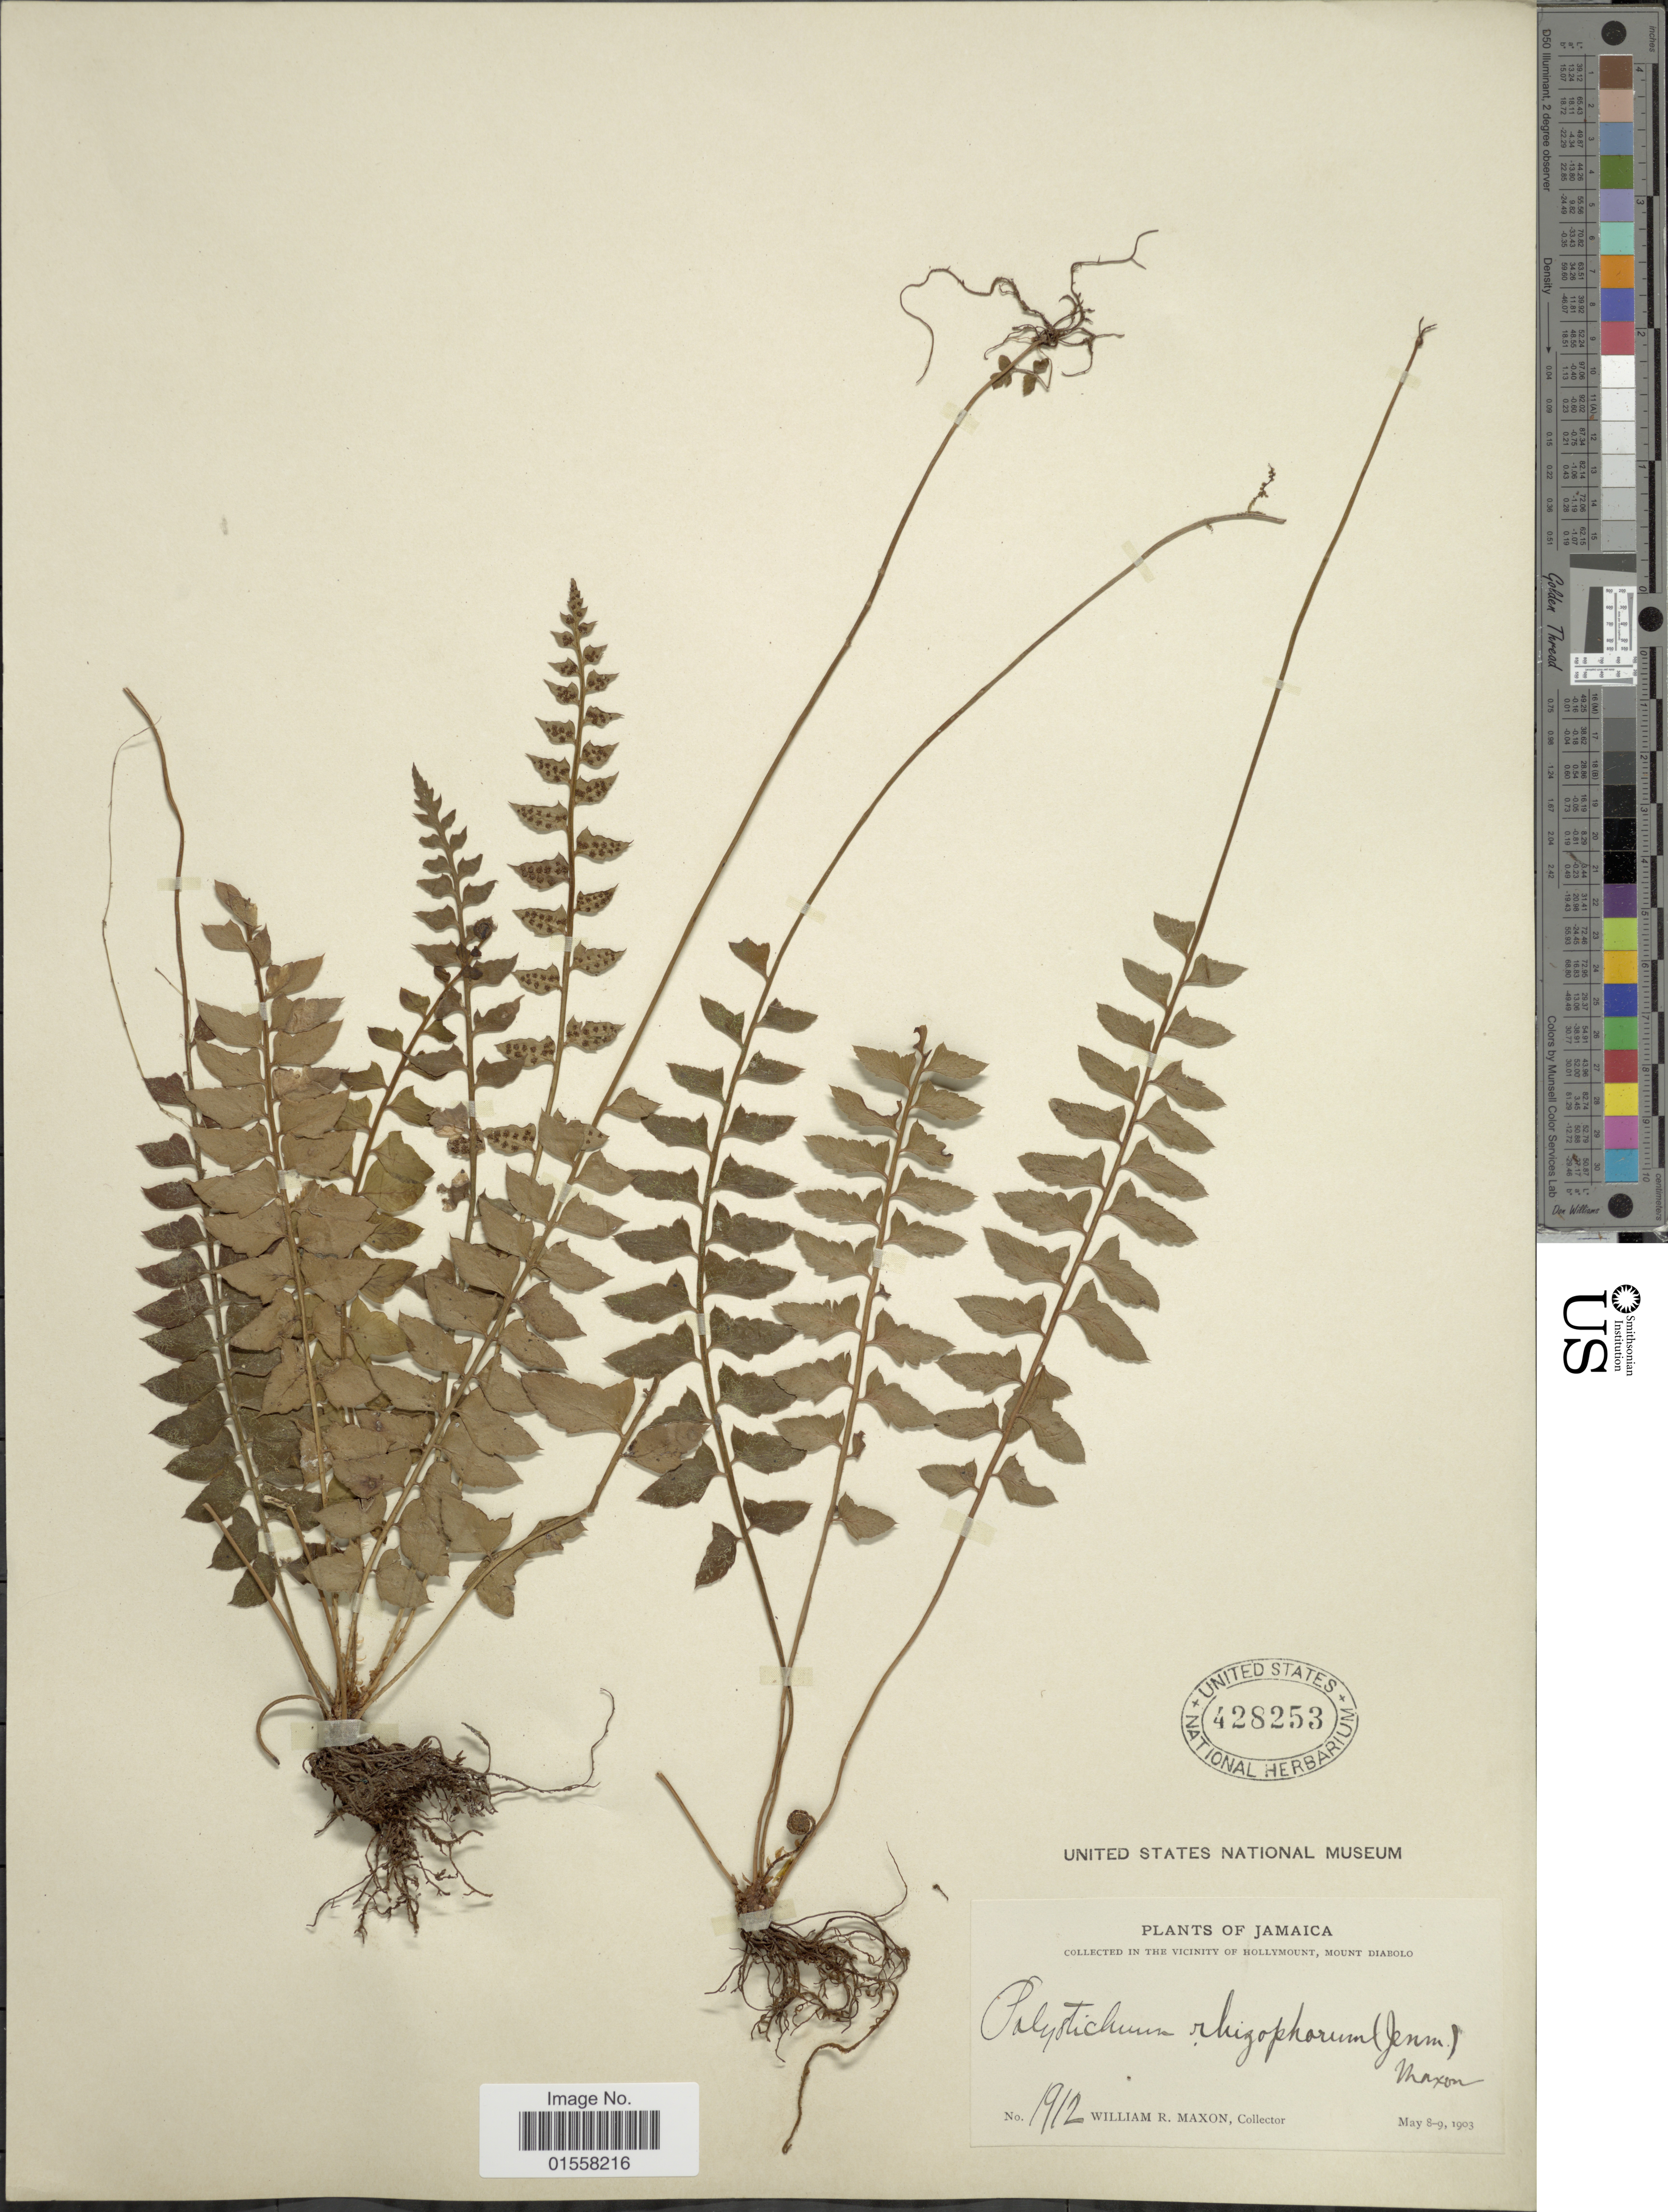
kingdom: Plantae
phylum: Tracheophyta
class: Polypodiopsida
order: Polypodiales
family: Dryopteridaceae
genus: Polystichum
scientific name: Polystichum rhizophorum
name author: (Jenman) Maxon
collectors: W. R. Maxon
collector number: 1912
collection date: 1903-05-08/1903-05-09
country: Jamaica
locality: Jamaica. In the vicinity of Hollymount, Mount Diablo.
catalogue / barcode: US 428253